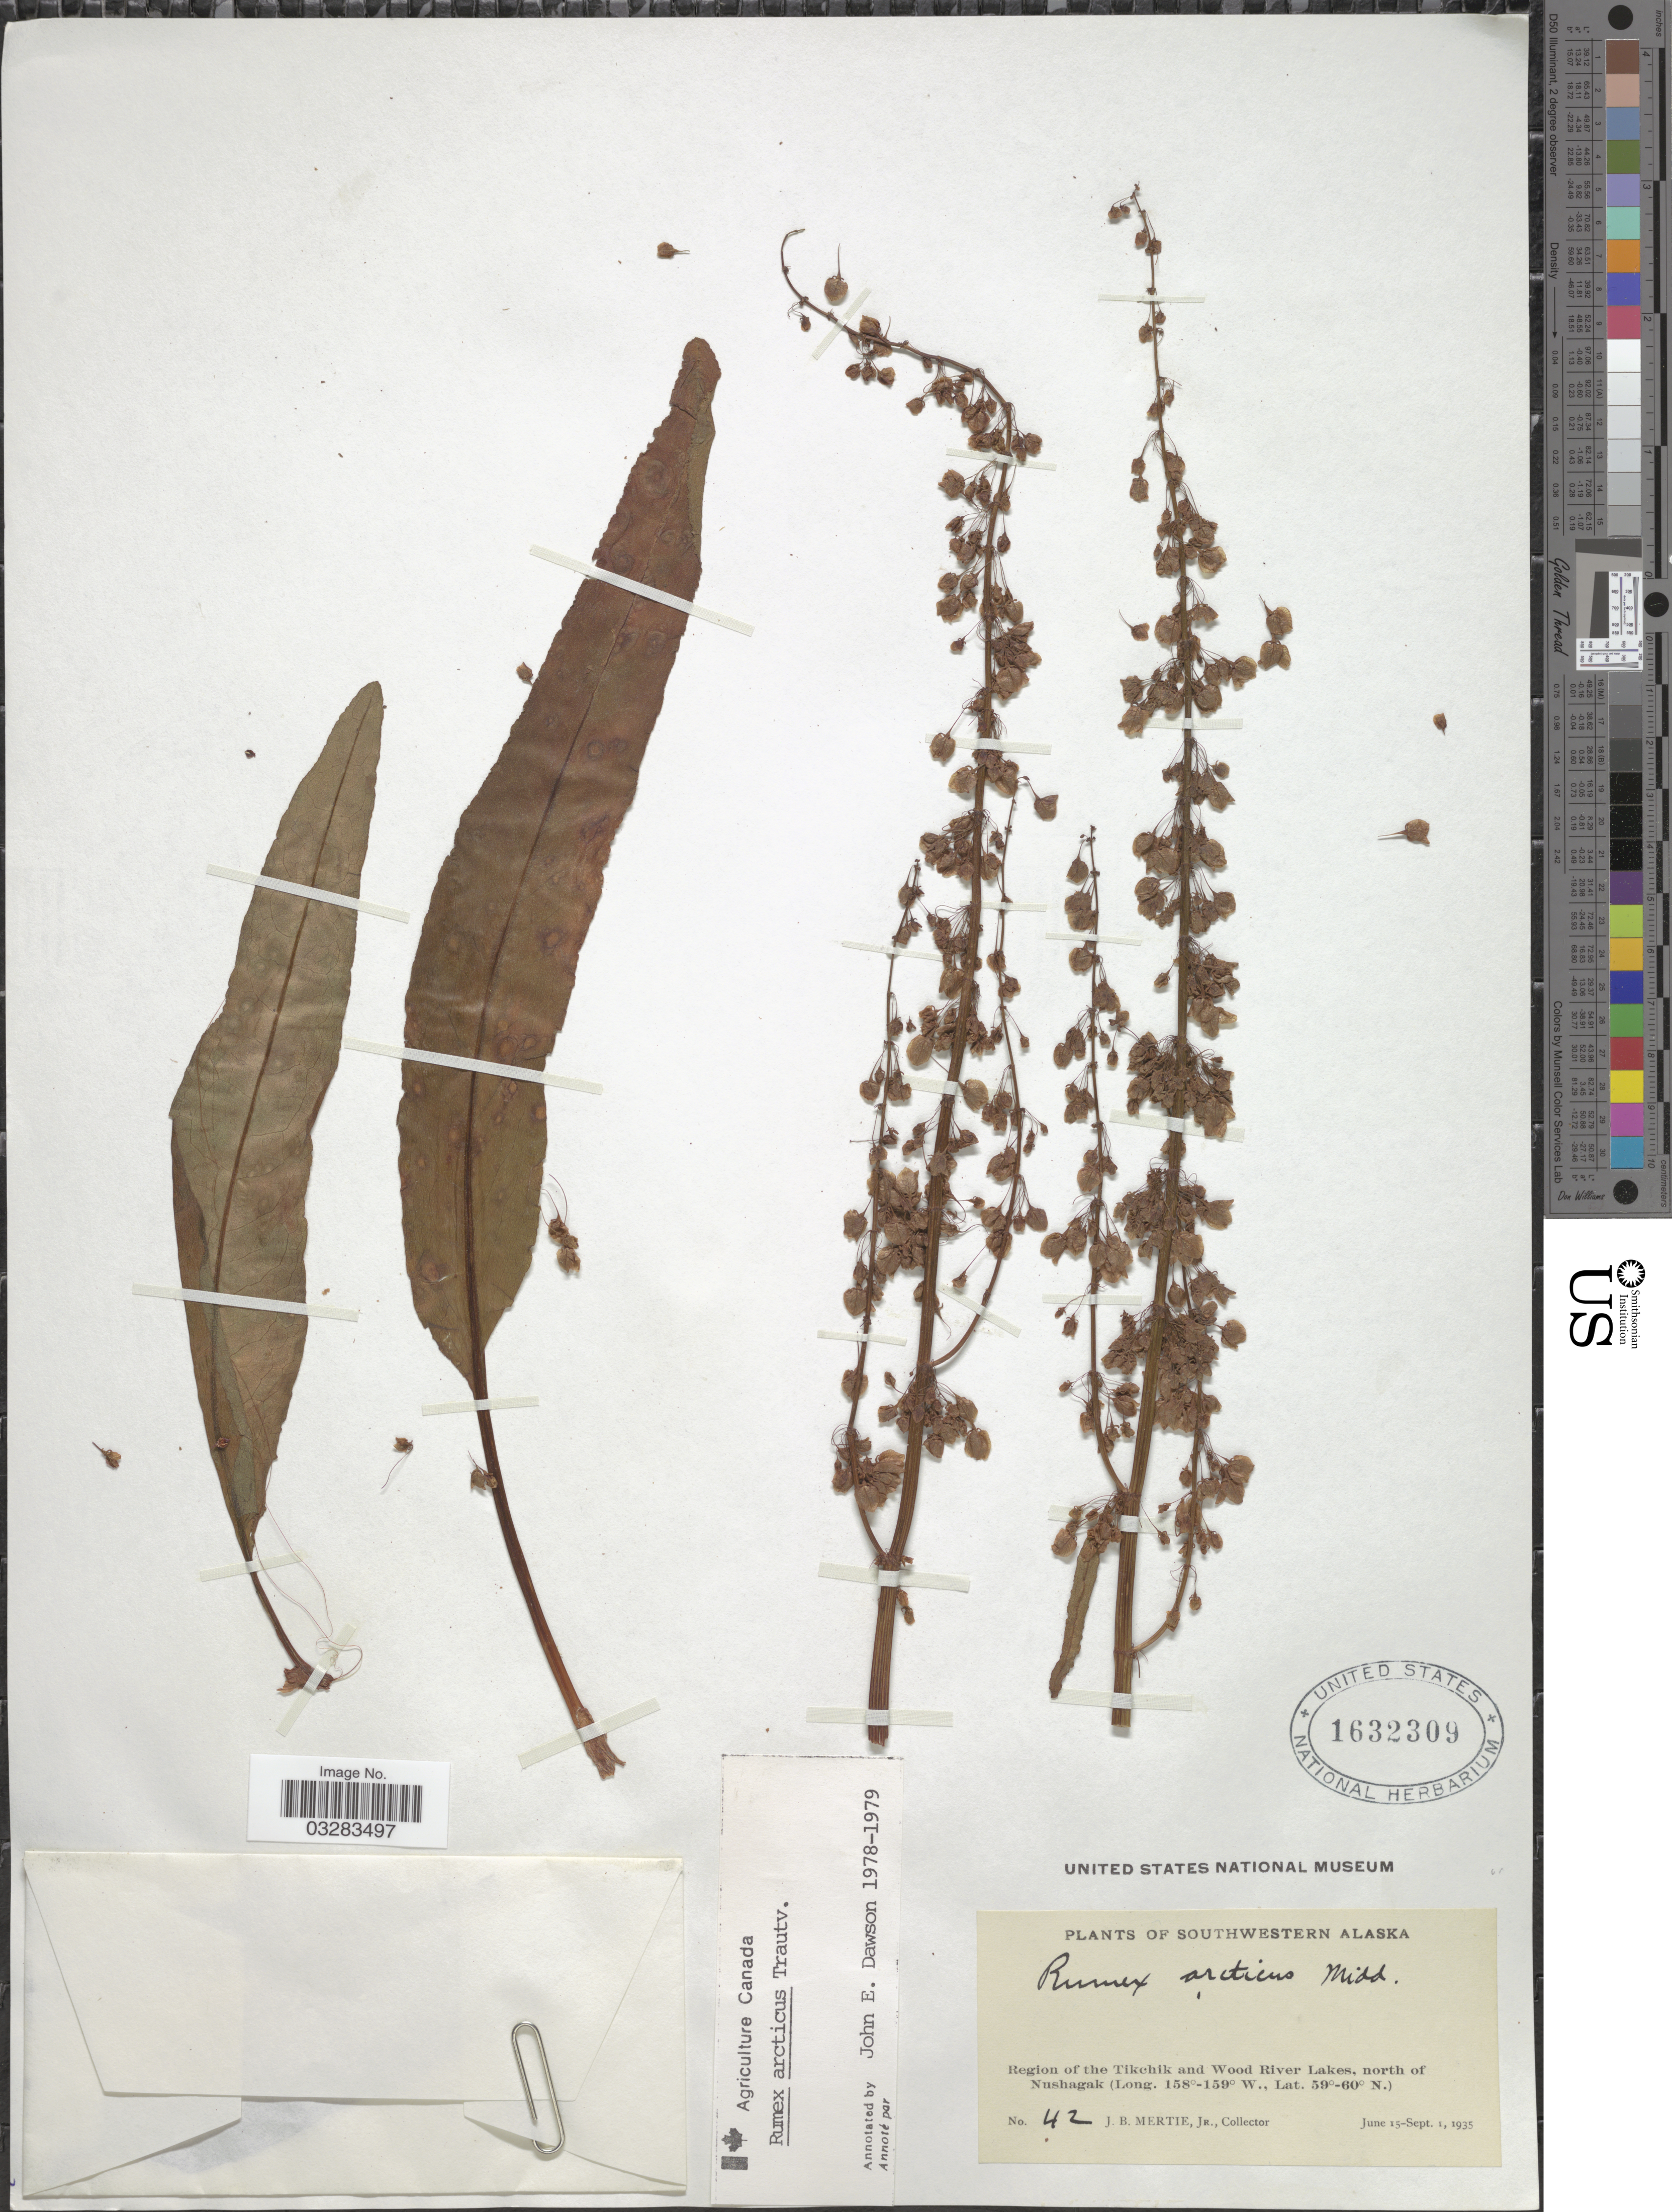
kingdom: Plantae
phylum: Tracheophyta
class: Magnoliopsida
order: Caryophyllales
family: Polygonaceae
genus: Rumex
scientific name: Rumex arcticus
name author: Trautv.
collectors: J. Mertie Jr.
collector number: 42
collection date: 1935-06-15/1935-09-01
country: United States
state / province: Alaska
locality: Southwestern Alaska. Region of the Tikchik and Wood River Lakes, north of Nushagak.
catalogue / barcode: US 1632309